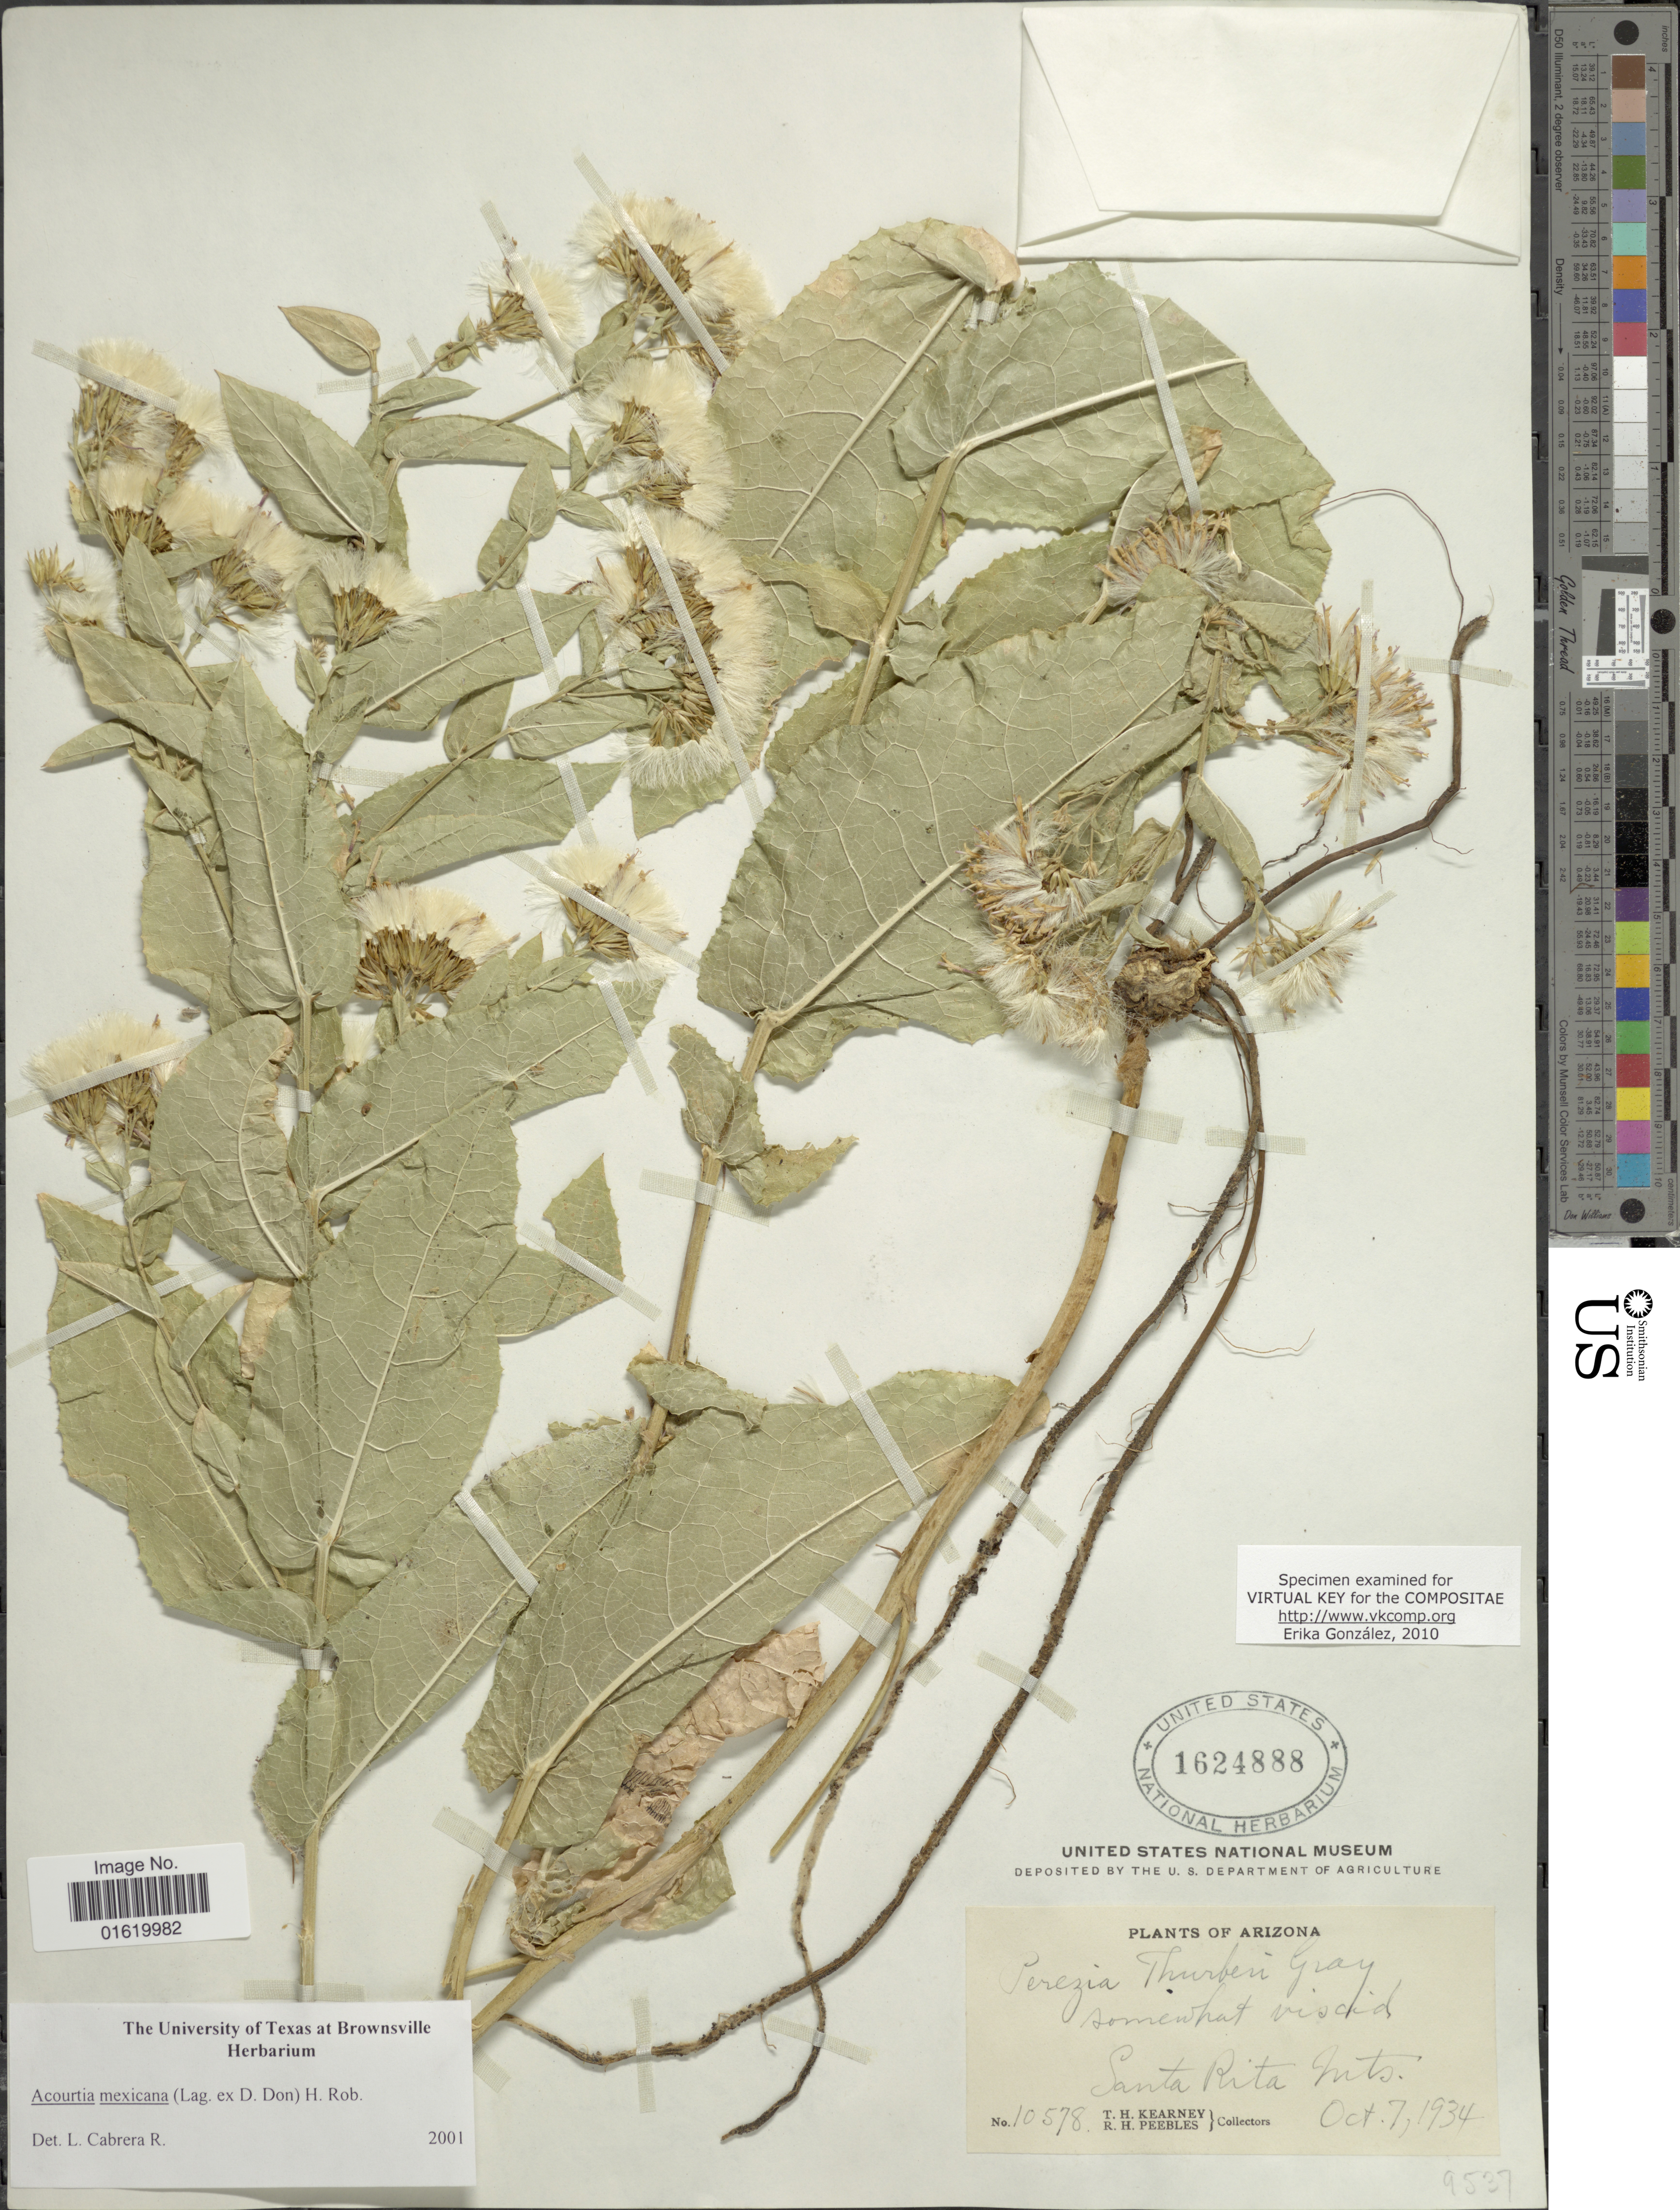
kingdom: Plantae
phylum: Tracheophyta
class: Magnoliopsida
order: Asterales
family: Asteraceae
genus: Acourtia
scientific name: Acourtia mexicana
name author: (Lag. ex D. Don) H. Rob.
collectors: T. H. Kearney & R. H. Peebles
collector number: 10578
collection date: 1934-10-07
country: United States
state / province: Arizona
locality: Santa Rita Mts.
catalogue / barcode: US 1624888